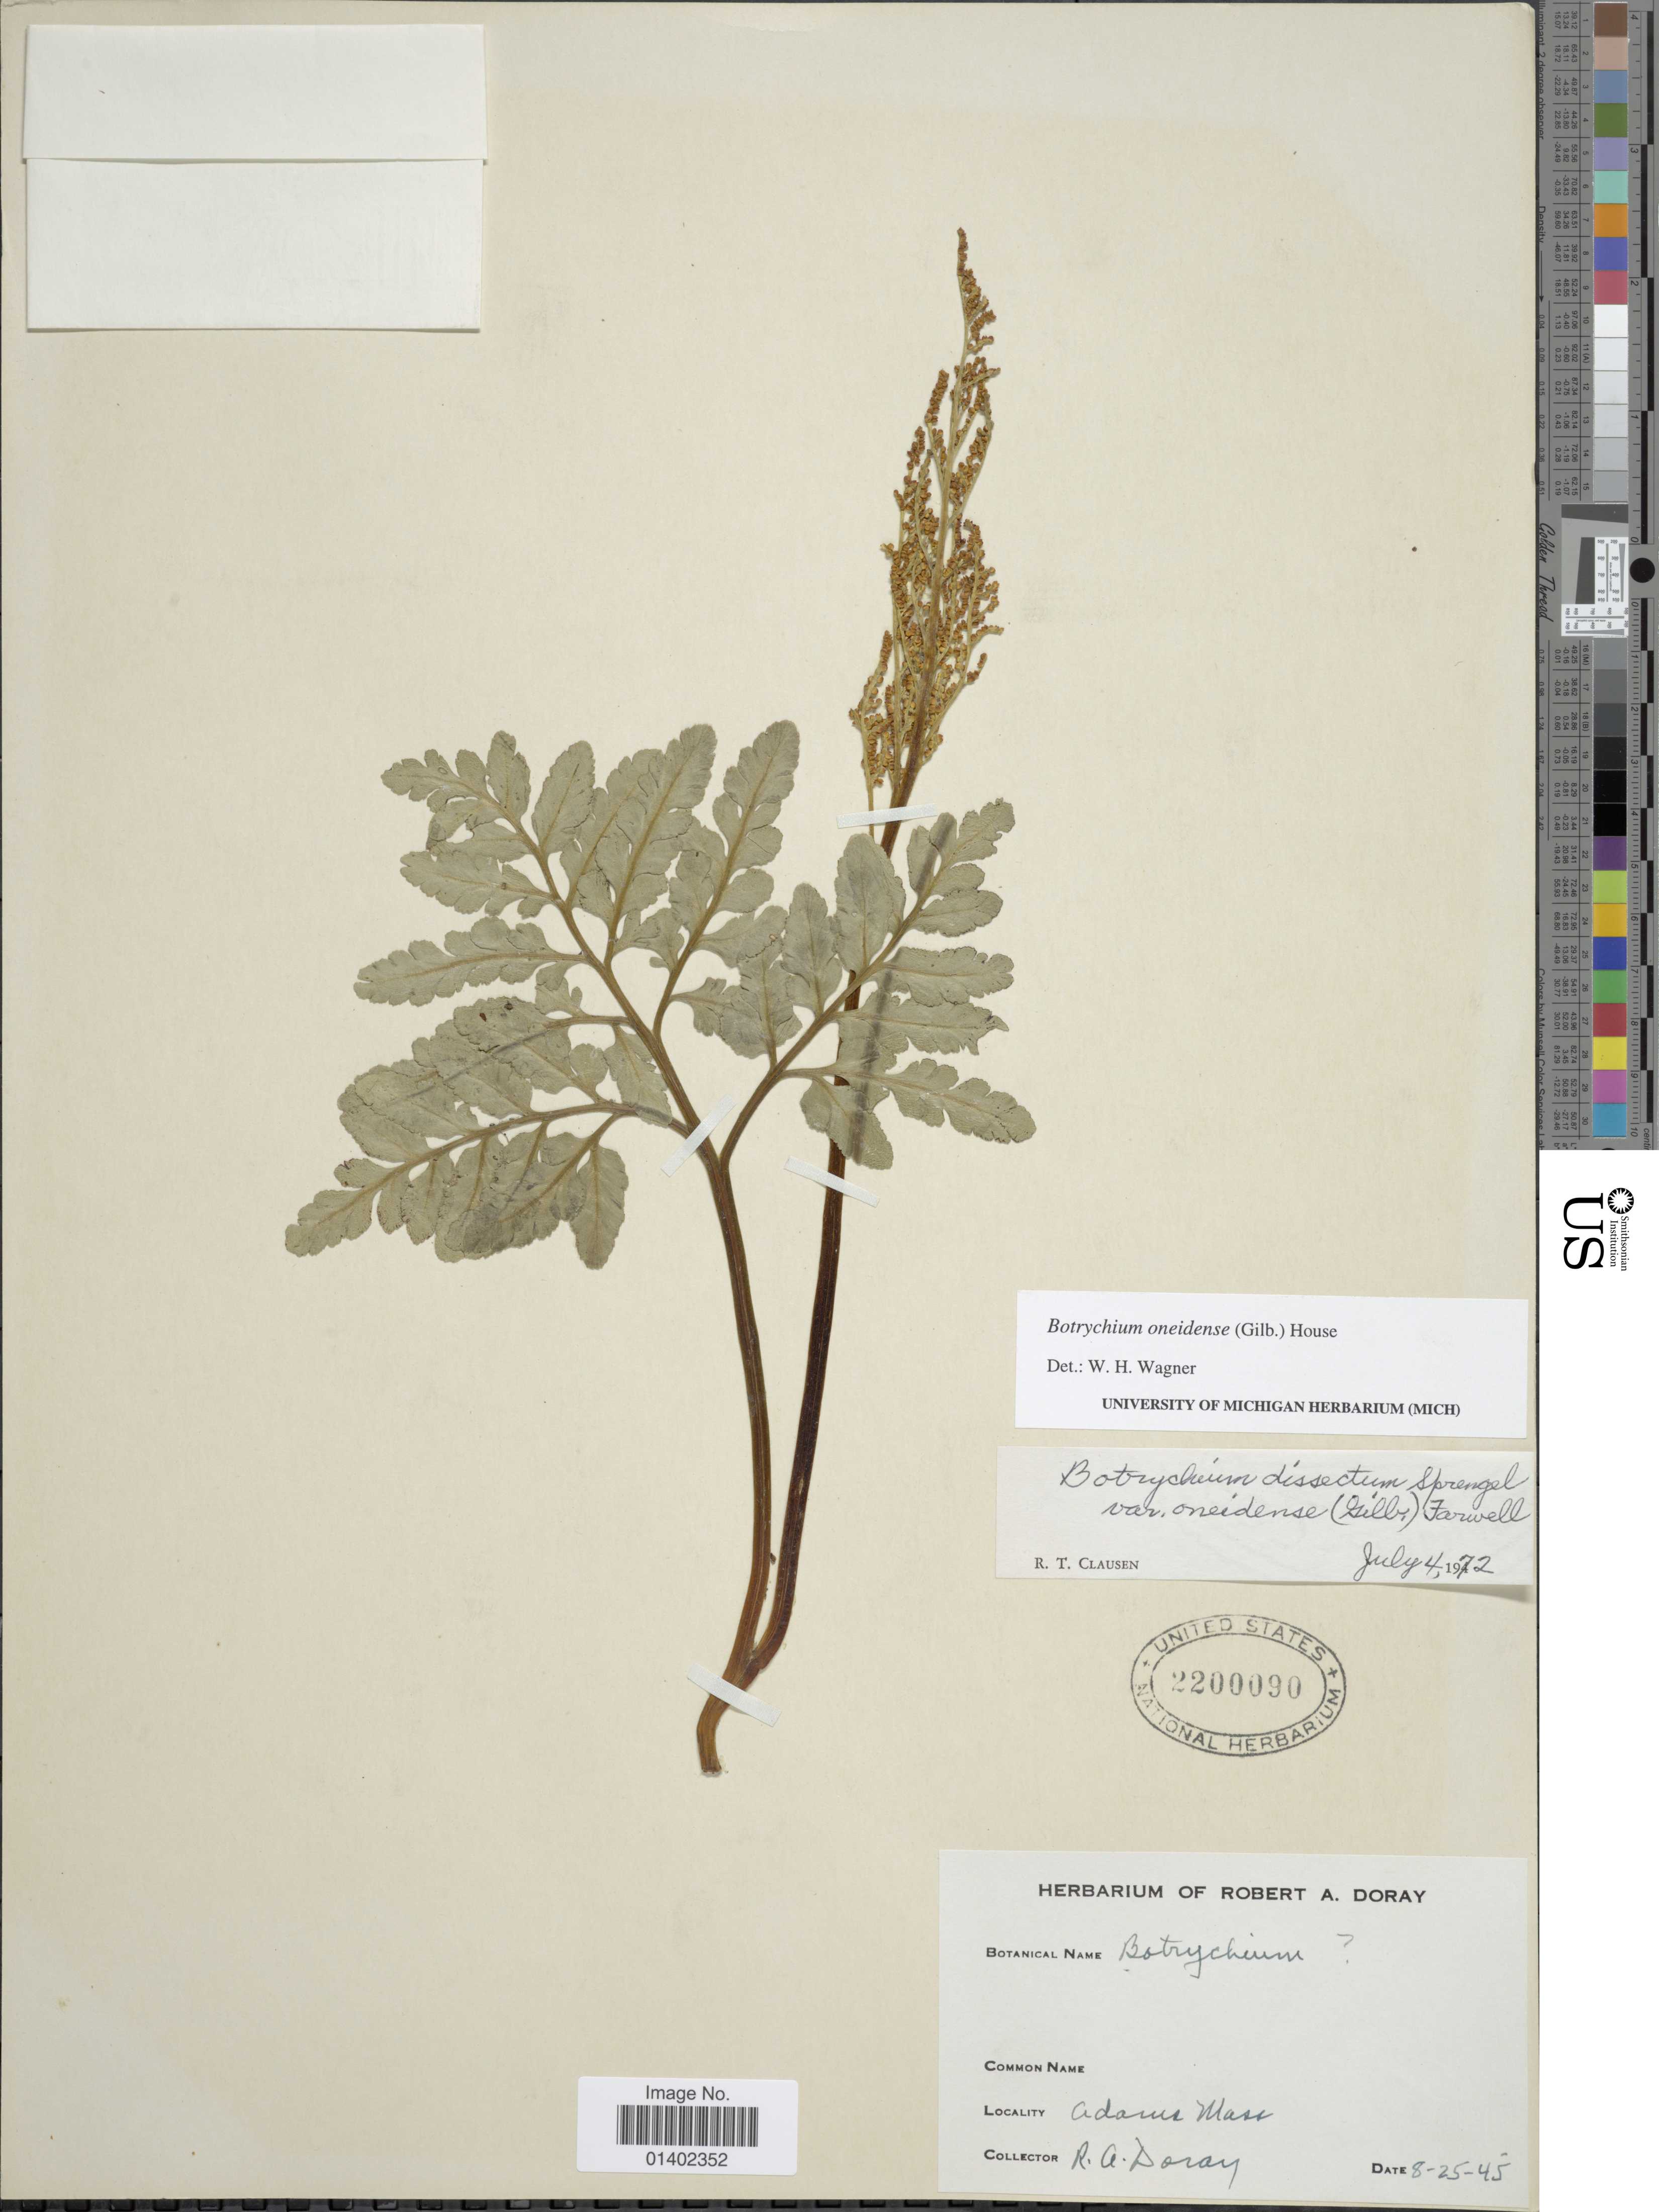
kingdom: Plantae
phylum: Tracheophyta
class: Polypodiopsida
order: Ophioglossales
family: Ophioglossaceae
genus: Botrychium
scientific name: Botrychium oneidense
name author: (Gilbert) House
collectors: R. Doray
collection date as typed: Transcribed d/m/y: 25/8/45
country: United States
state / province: Massachusetts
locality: Adams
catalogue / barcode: US 2200090